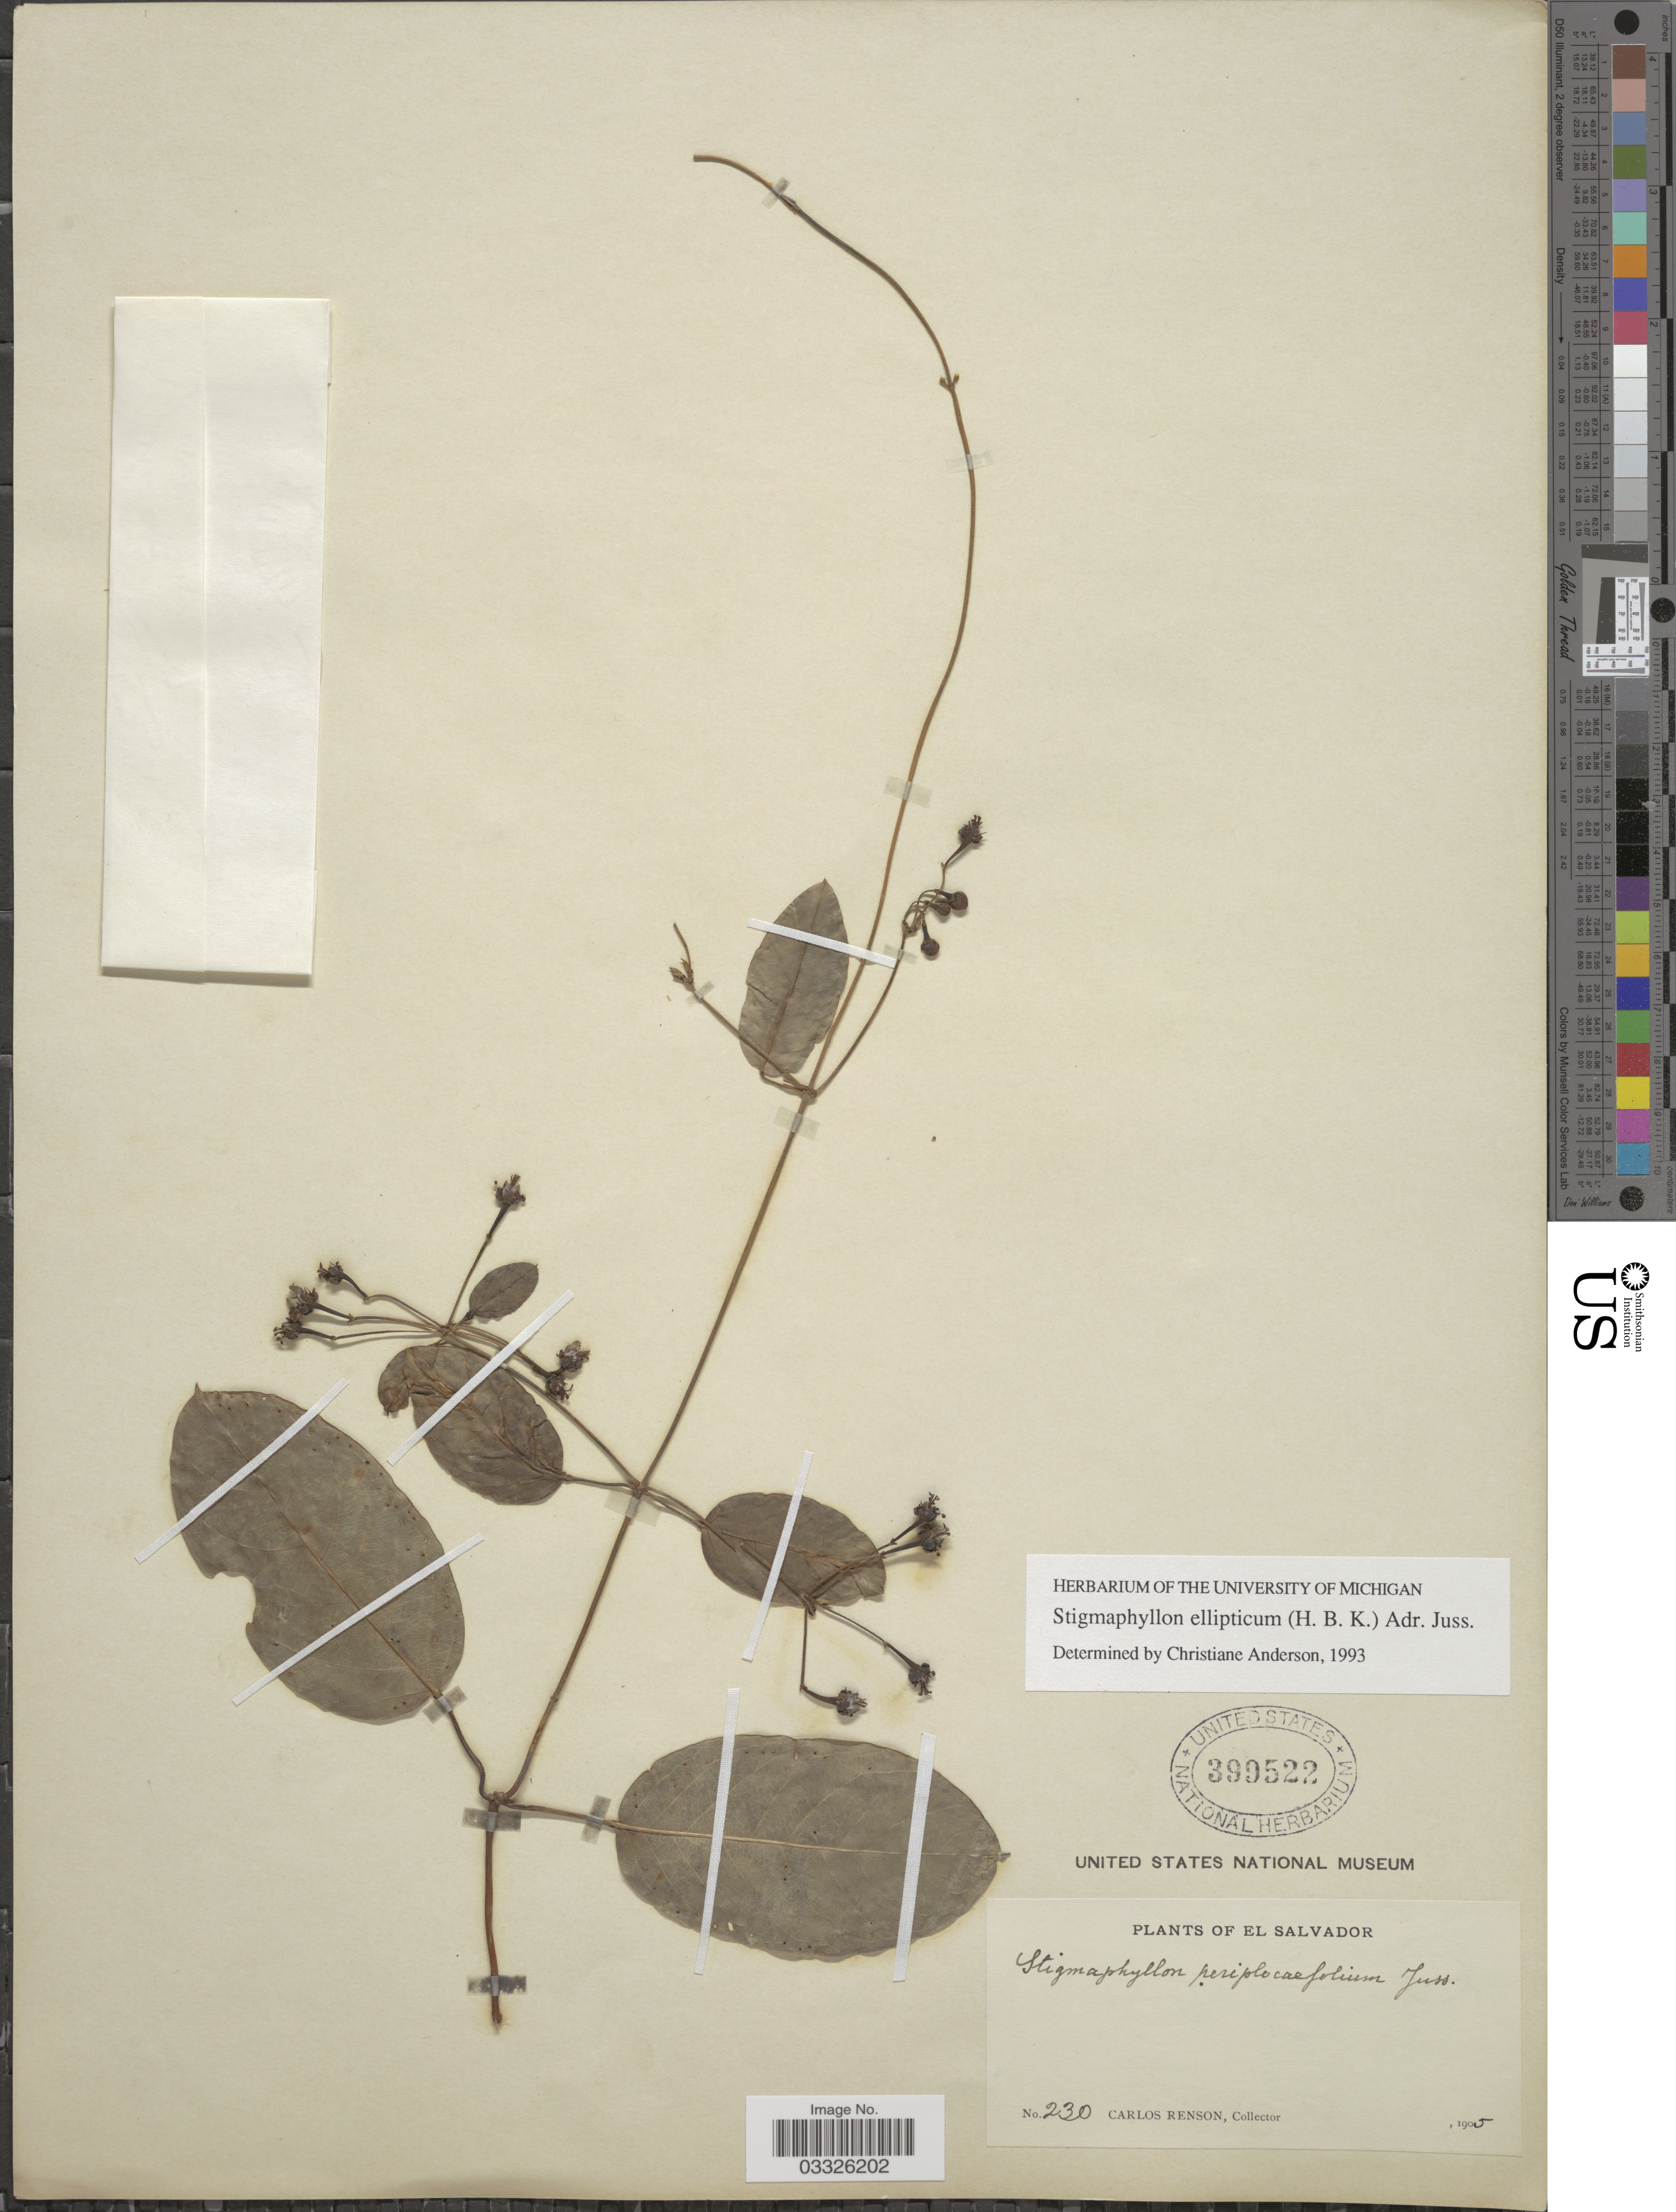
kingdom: Plantae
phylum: Tracheophyta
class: Magnoliopsida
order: Malpighiales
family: Malpighiaceae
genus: Stigmaphyllon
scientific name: Stigmaphyllon ellipticum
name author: (Kunth) A. Juss.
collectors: C. Renson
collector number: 230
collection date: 1905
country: El Salvador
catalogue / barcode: US 399522